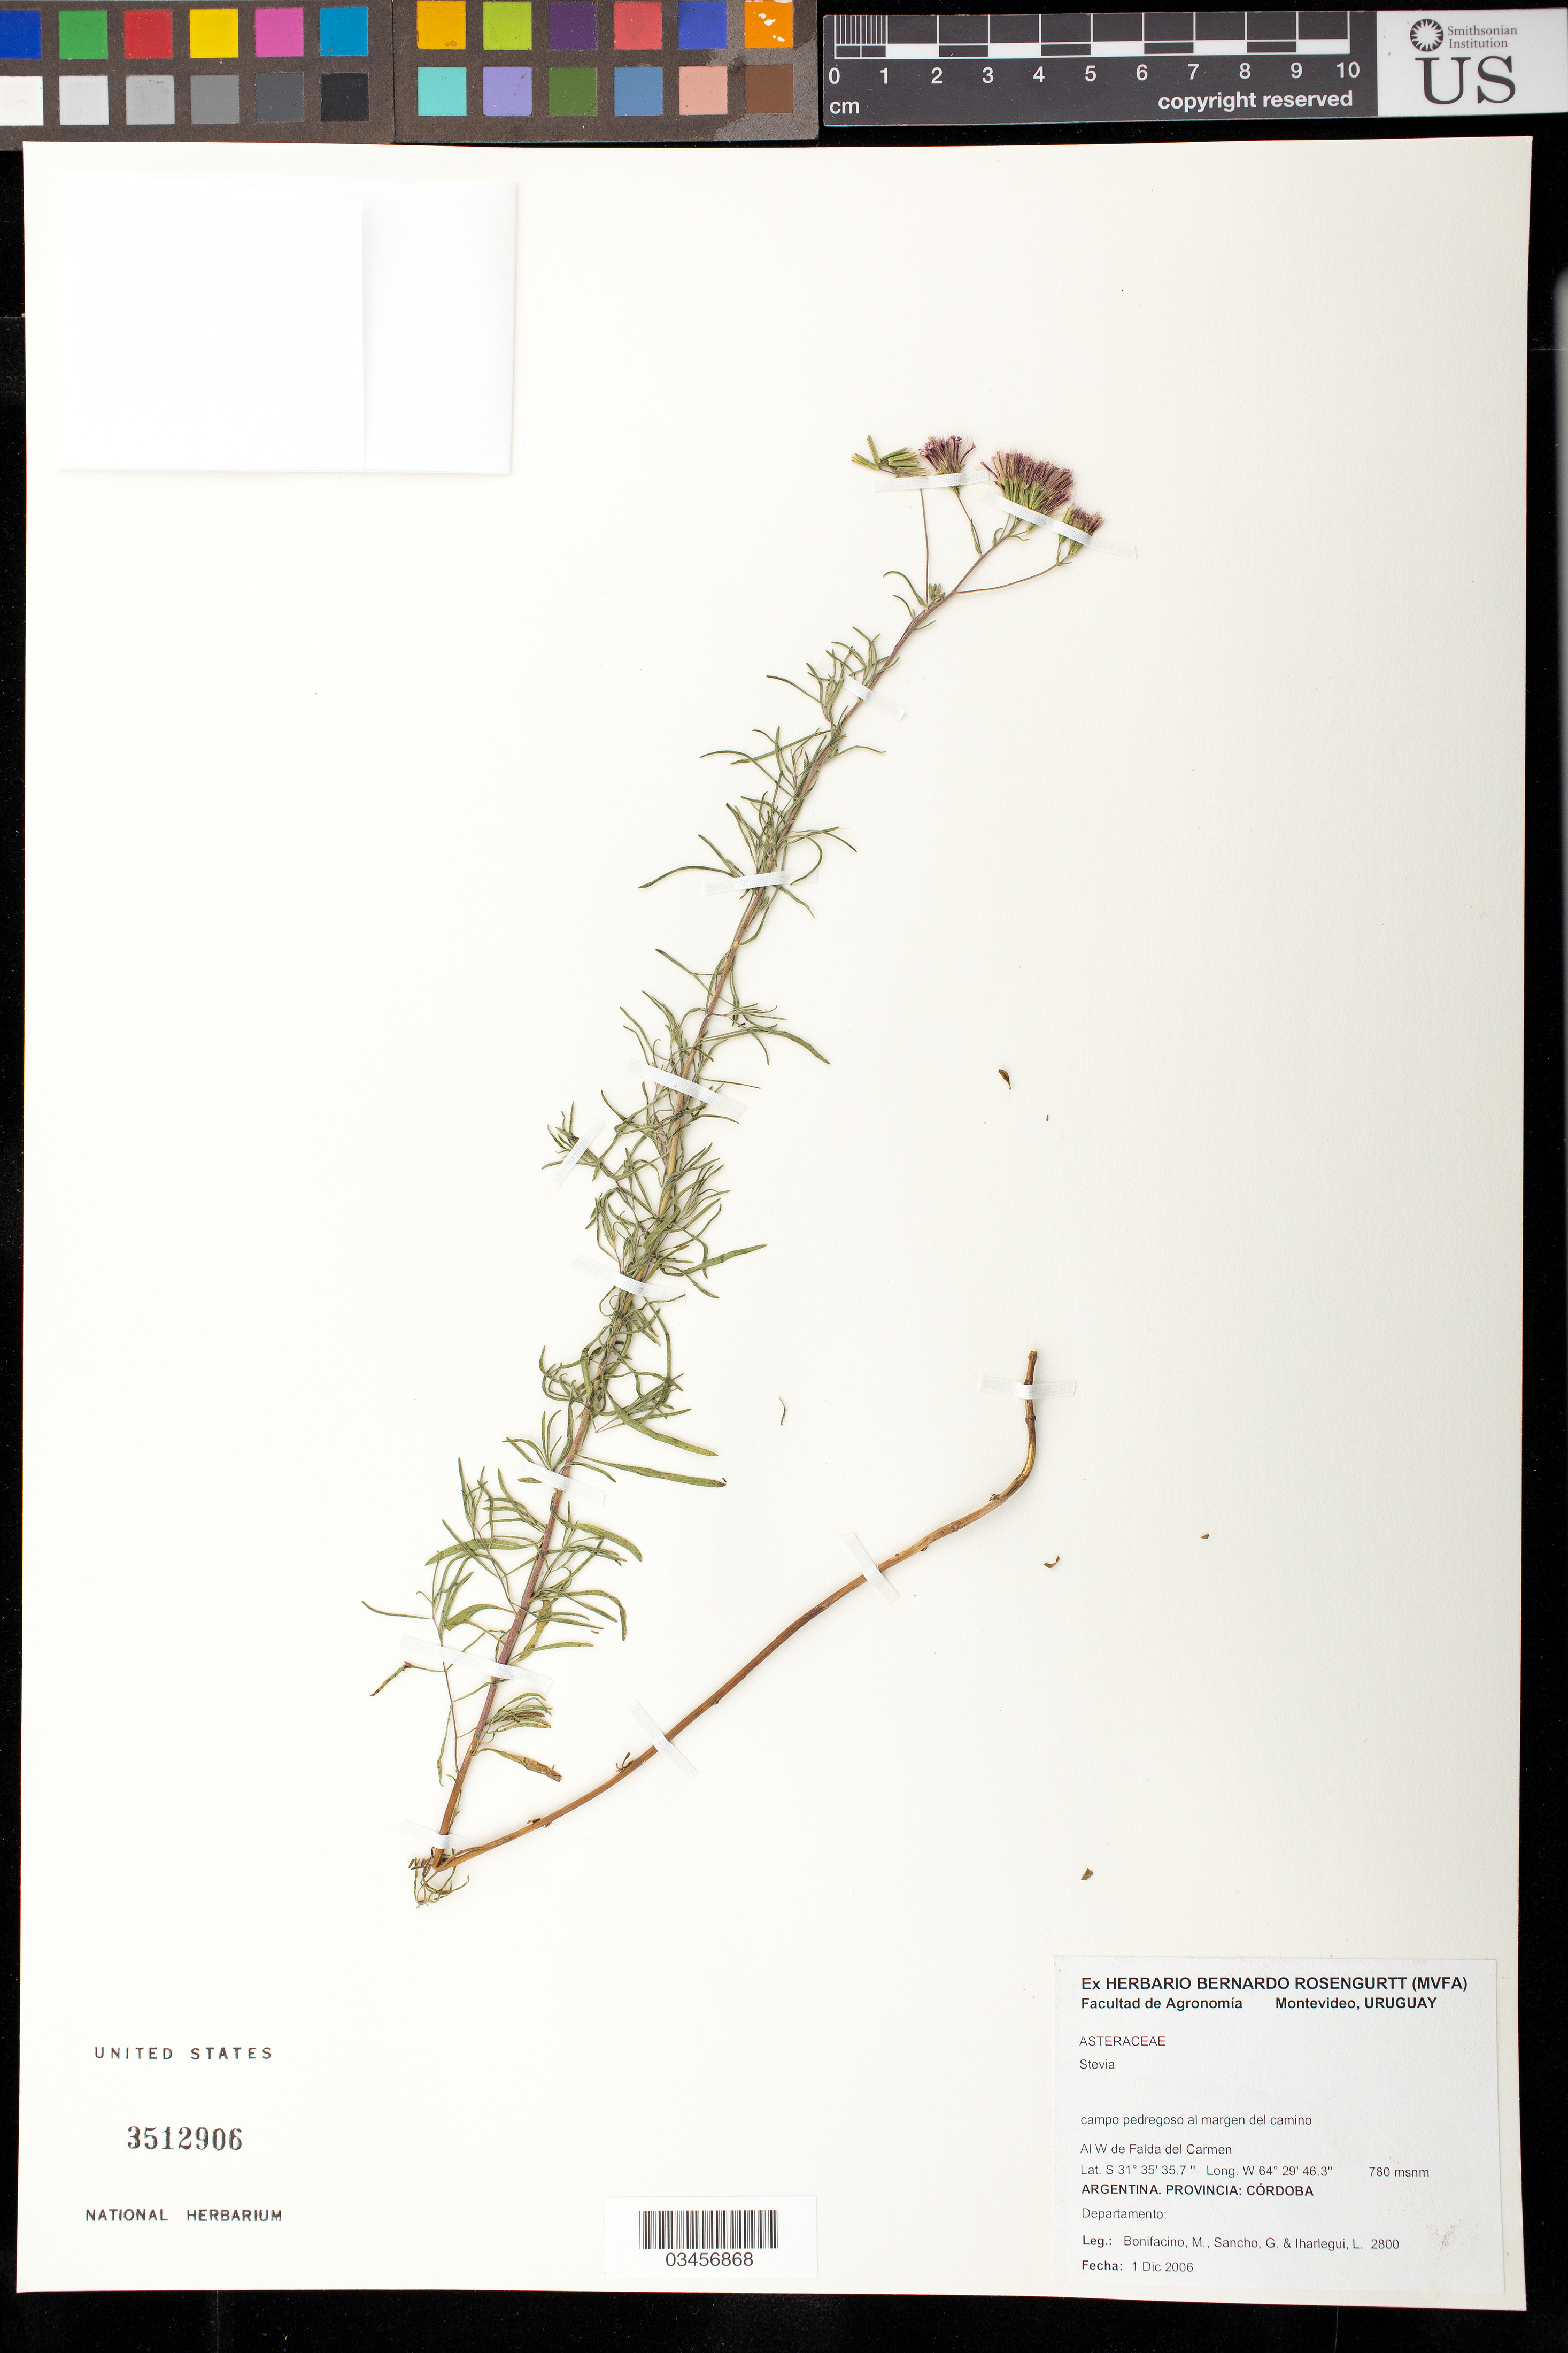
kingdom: Plantae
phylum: Tracheophyta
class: Magnoliopsida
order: Asterales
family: Asteraceae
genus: Stevia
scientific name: Stevia sp.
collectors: M. Bonifacino, G. Sancho & L. Iharlegui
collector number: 2800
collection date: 2006-12-01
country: Argentina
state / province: Córdoba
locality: Falda del Carmen, al W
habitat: Campo pedregoso al margen del camino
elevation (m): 780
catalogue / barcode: US 3512906